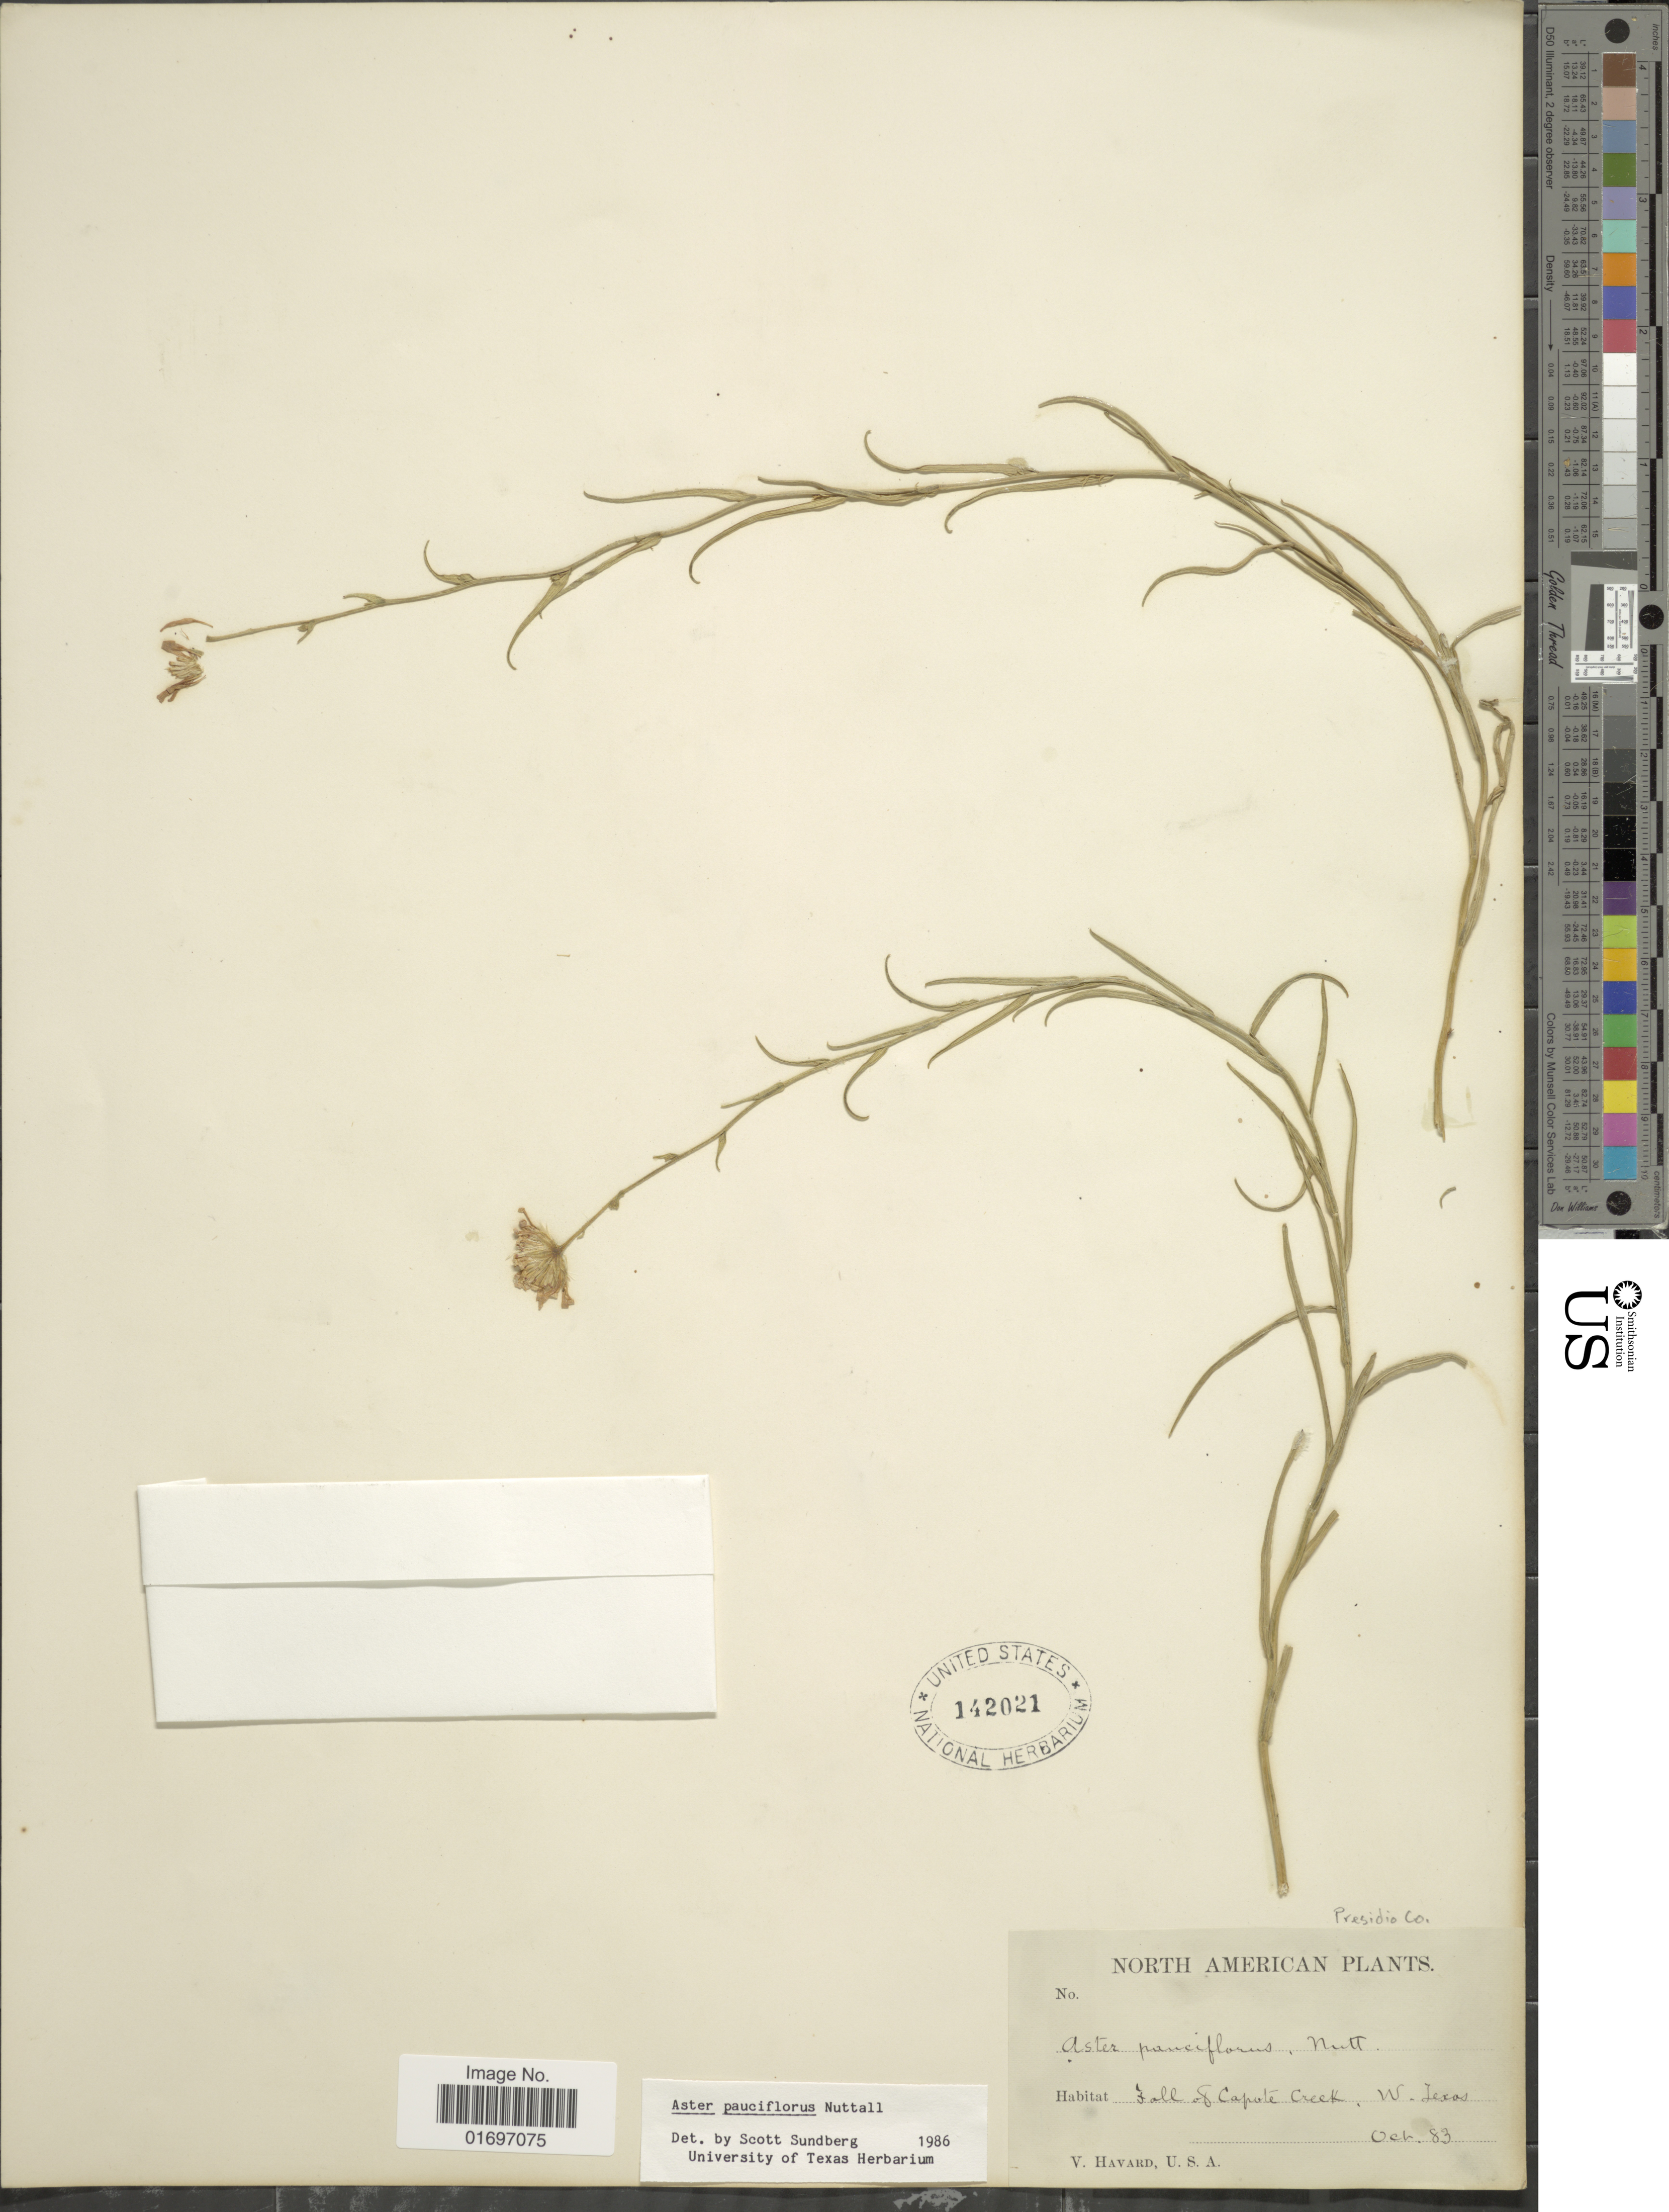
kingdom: Plantae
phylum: Tracheophyta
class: Magnoliopsida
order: Asterales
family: Asteraceae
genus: Almutaster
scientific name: Almutaster pauciflorus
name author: (Nutt.) Á. Löve & D. Löve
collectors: V. Havard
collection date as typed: Transcribed d/m/y: /10/83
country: United States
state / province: Texas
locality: North American. Fall of Capote Creek. W. Texas.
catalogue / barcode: US 142021